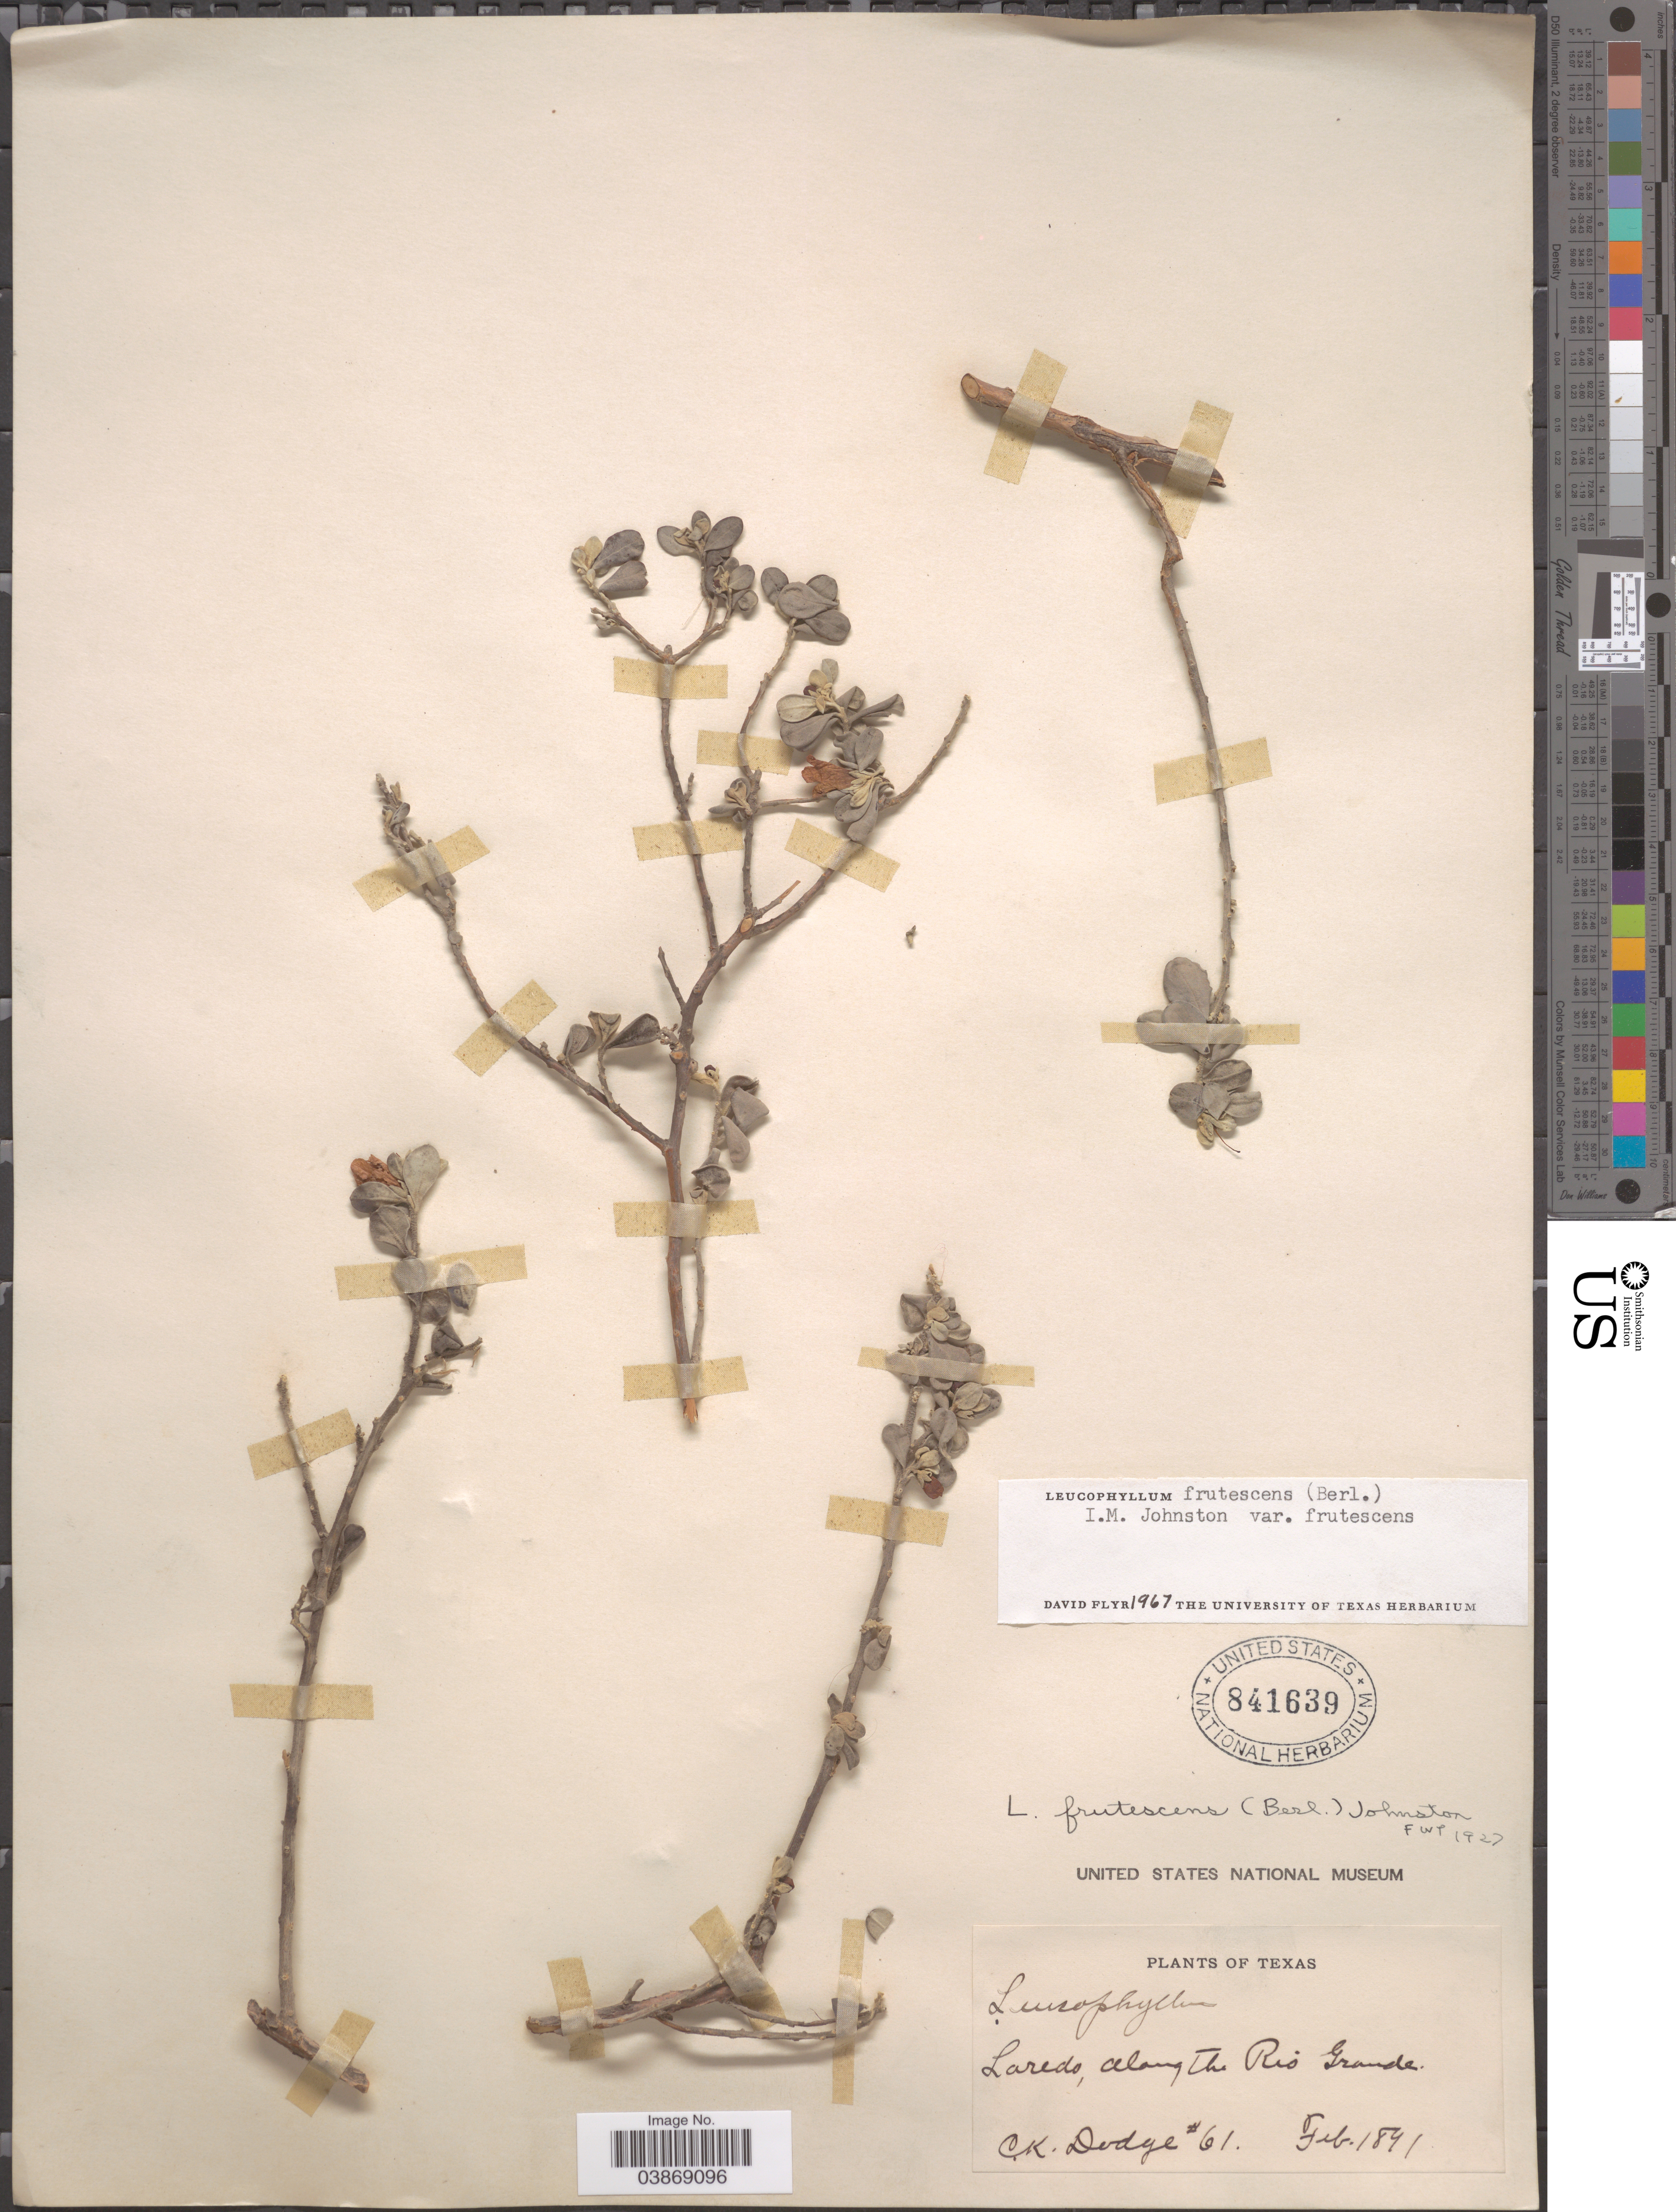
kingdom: Plantae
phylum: Tracheophyta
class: Magnoliopsida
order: Lamiales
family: Scrophulariaceae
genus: Leucophyllum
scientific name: Leucophyllum frutescens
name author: (Berland.) I.M. Johnst.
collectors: C. Dodge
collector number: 61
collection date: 1891-02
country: United States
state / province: Texas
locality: Laredo, along the Rio Grande.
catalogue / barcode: US 841639